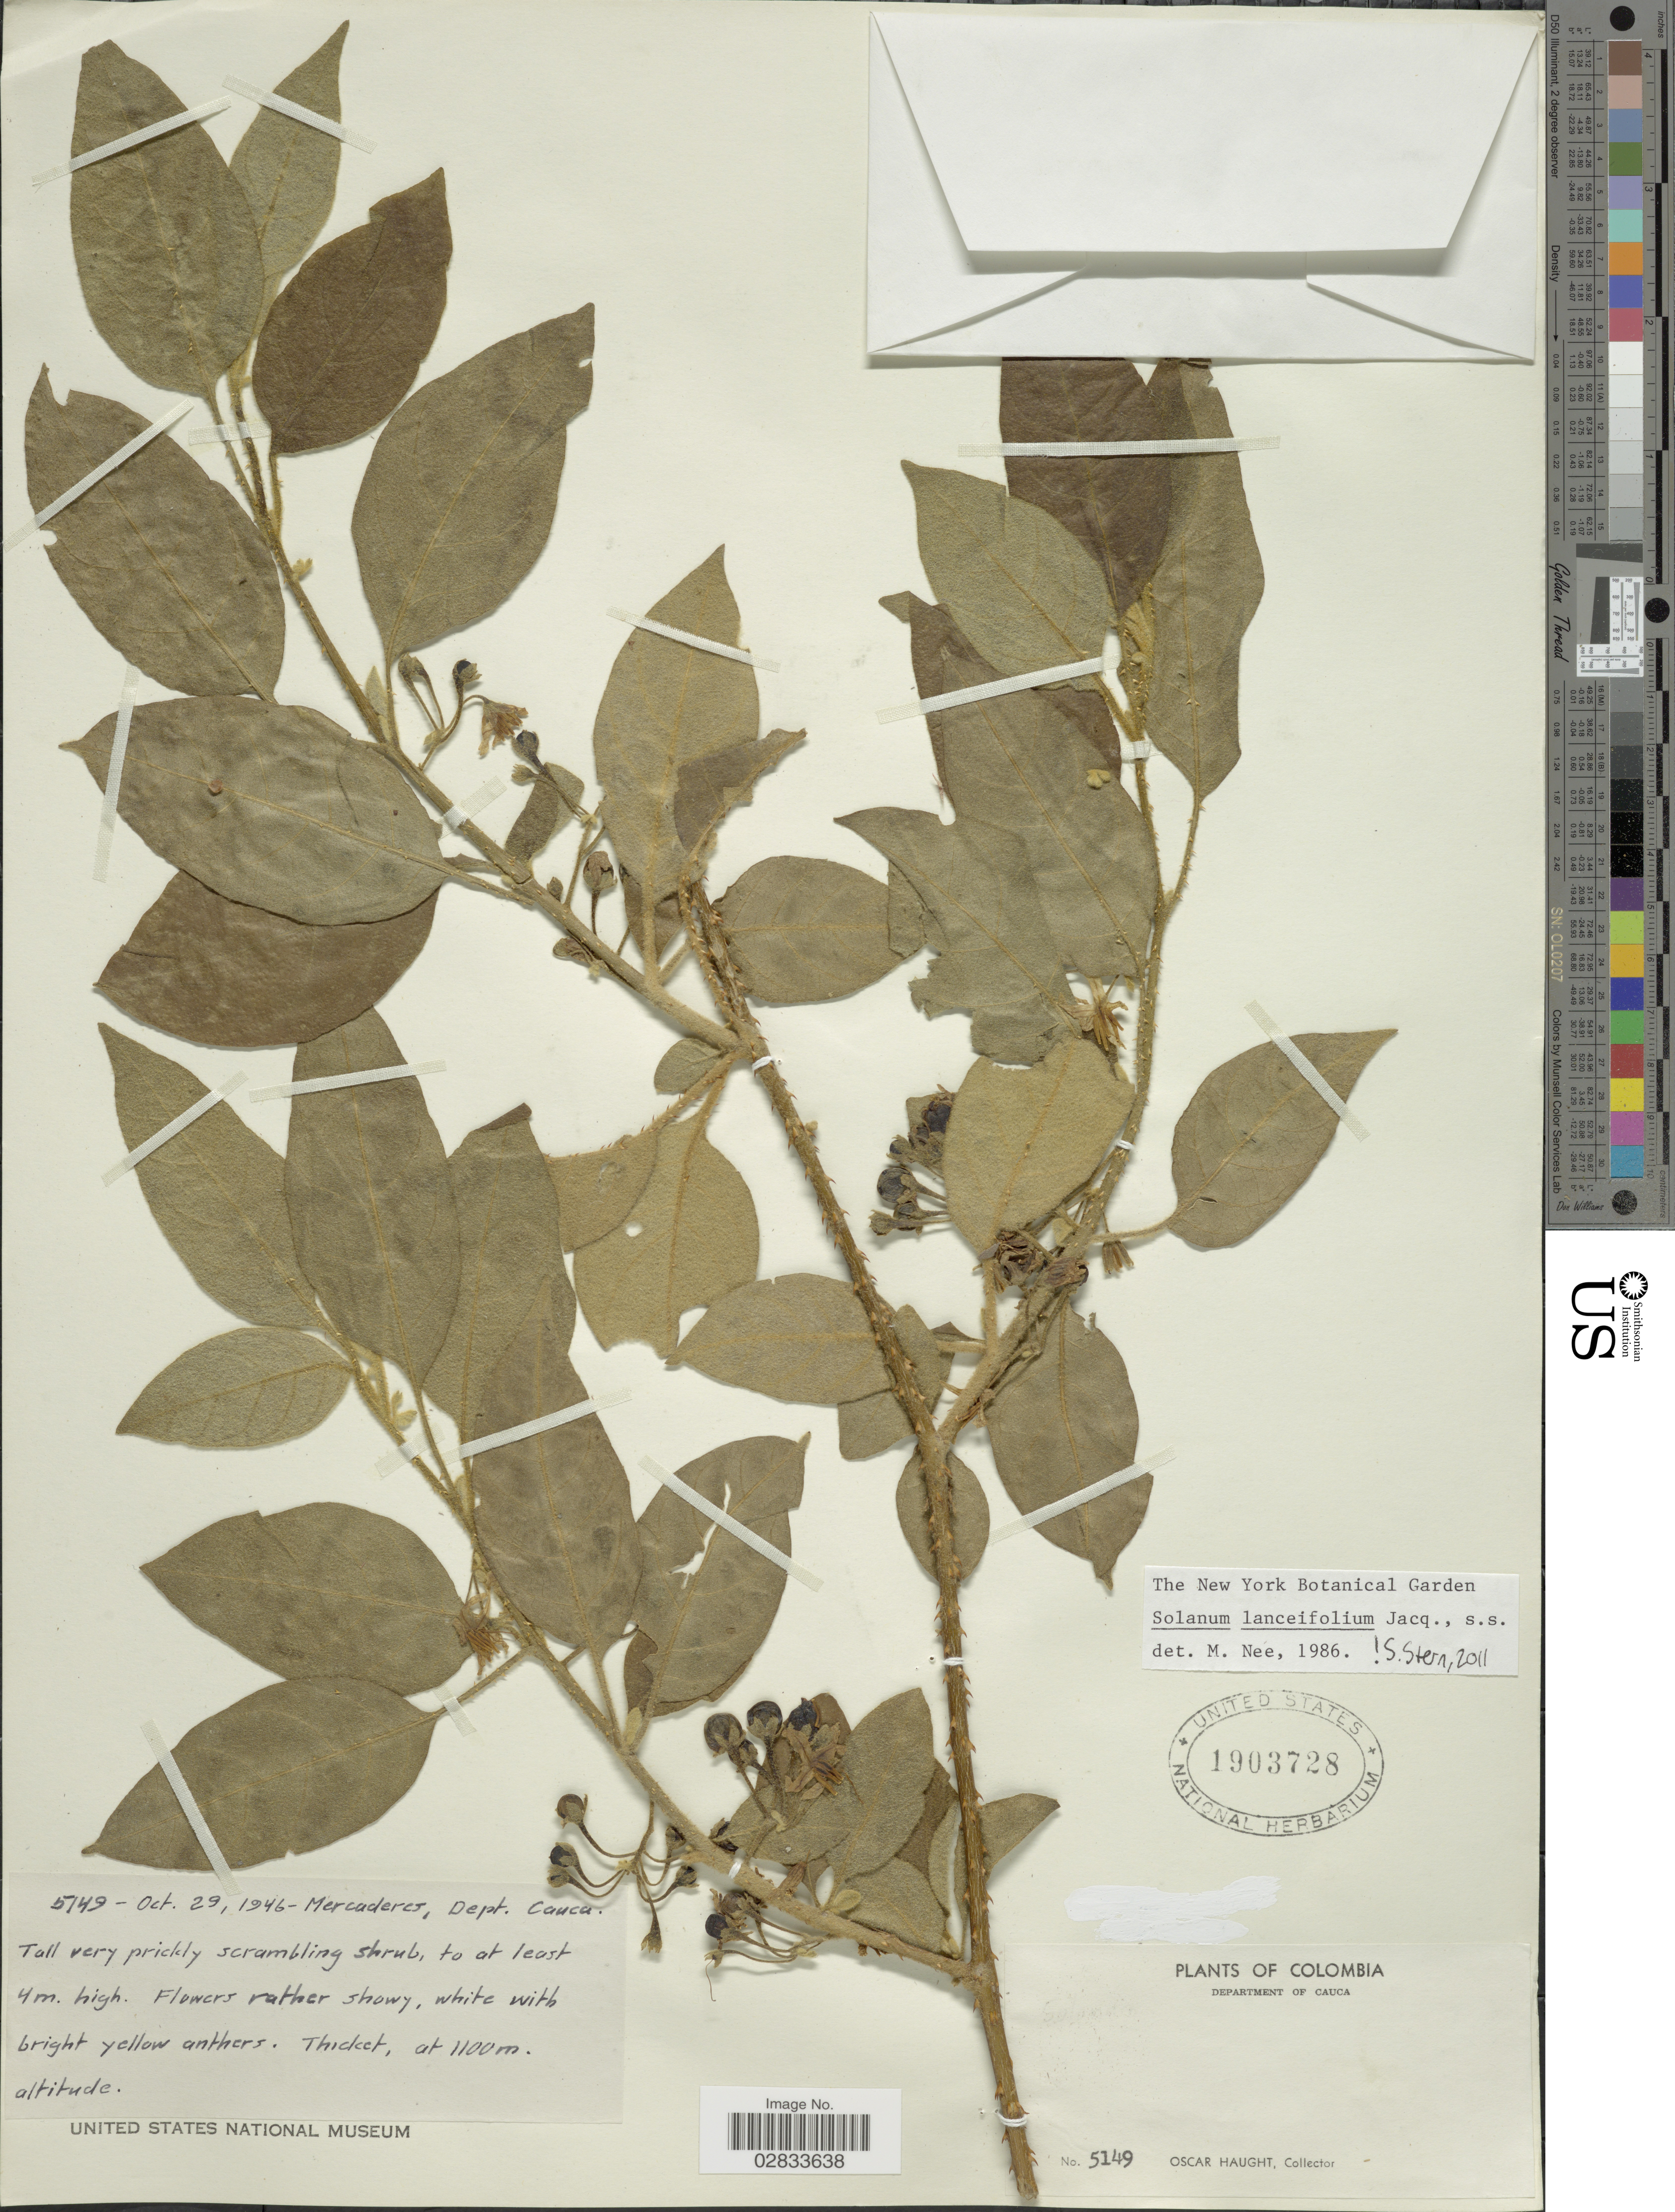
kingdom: Plantae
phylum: Tracheophyta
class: Magnoliopsida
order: Solanales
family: Solanaceae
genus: Solanum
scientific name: Solanum lanceifolium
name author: Jacq.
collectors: O. Haught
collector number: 5149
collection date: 1946-10-29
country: Colombia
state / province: Cauca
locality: Department of Cauca. Mercaderes.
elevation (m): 1100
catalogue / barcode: US 1903728